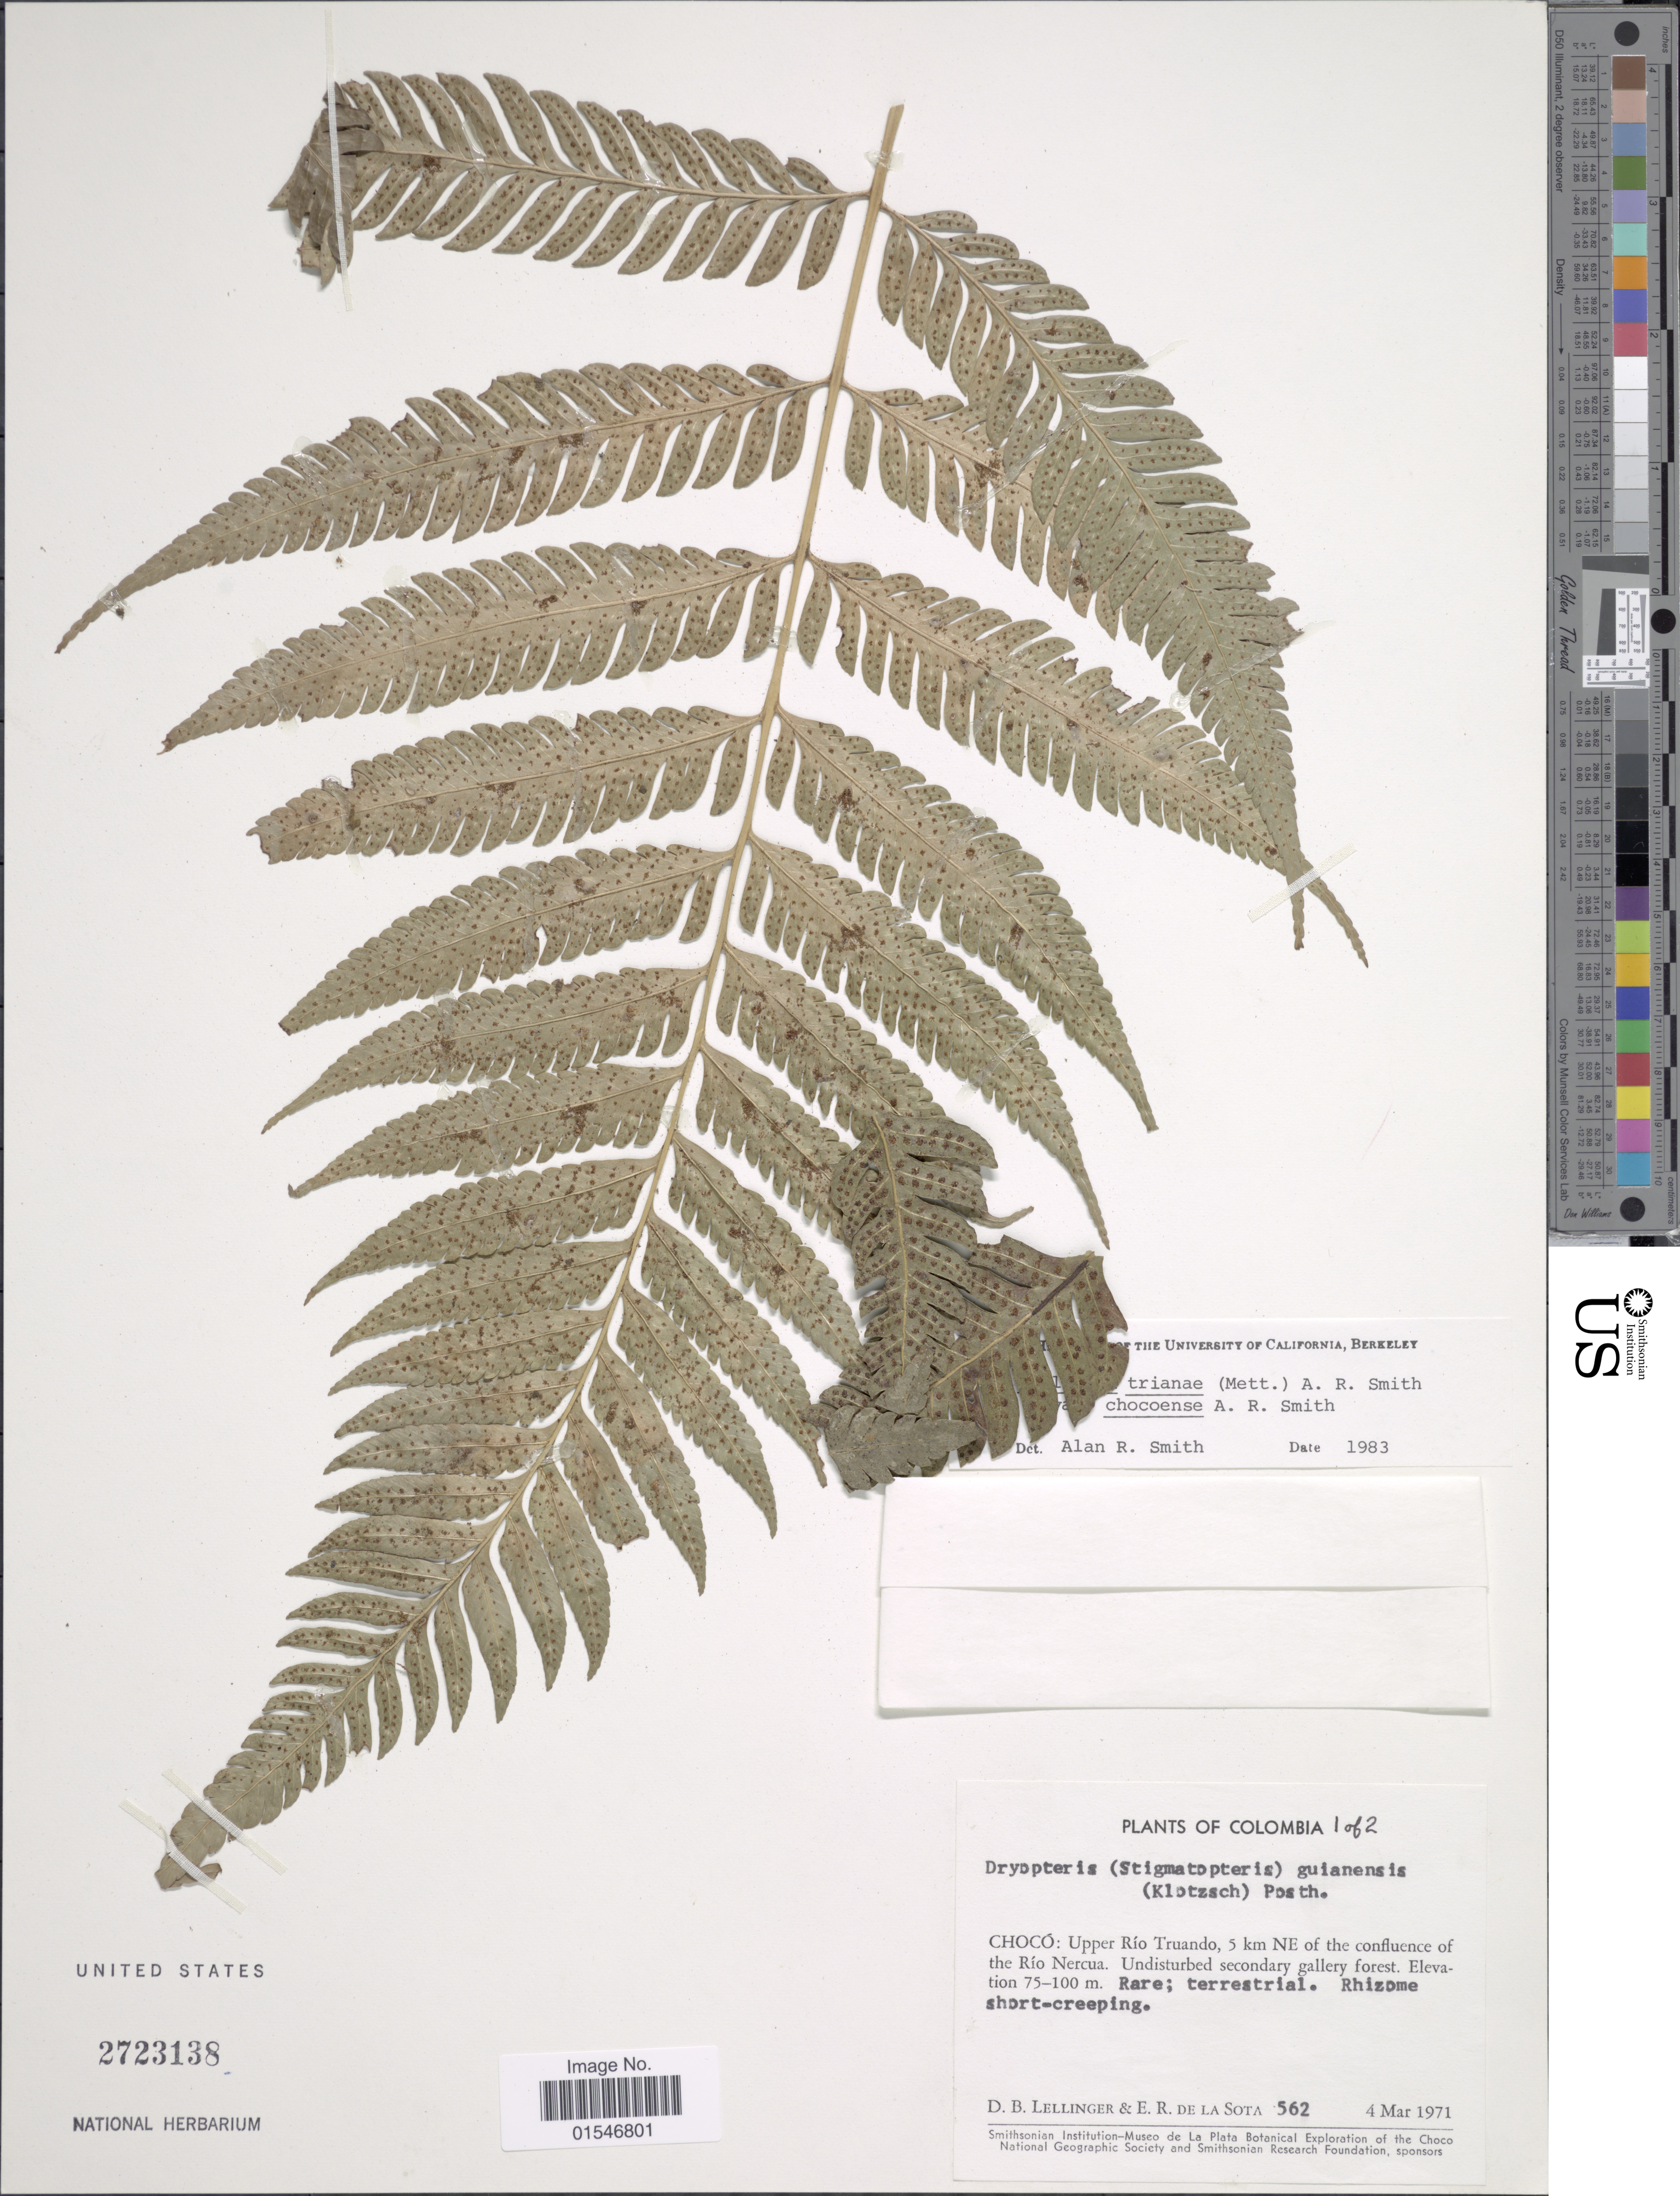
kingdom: Plantae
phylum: Tracheophyta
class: Polypodiopsida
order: Polypodiales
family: Dryopteridaceae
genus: Cyclodium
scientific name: Cyclodium trianae var. chocoense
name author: A.R. Sm.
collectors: D. B. Lellinger & E. R. de la Sota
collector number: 562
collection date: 1971-03-04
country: Colombia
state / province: Chocó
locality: Colombia. Choco: Upper Rio Truando, 5 km NE of the confluence of the Rio Nercua.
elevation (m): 75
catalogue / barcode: US 2723138